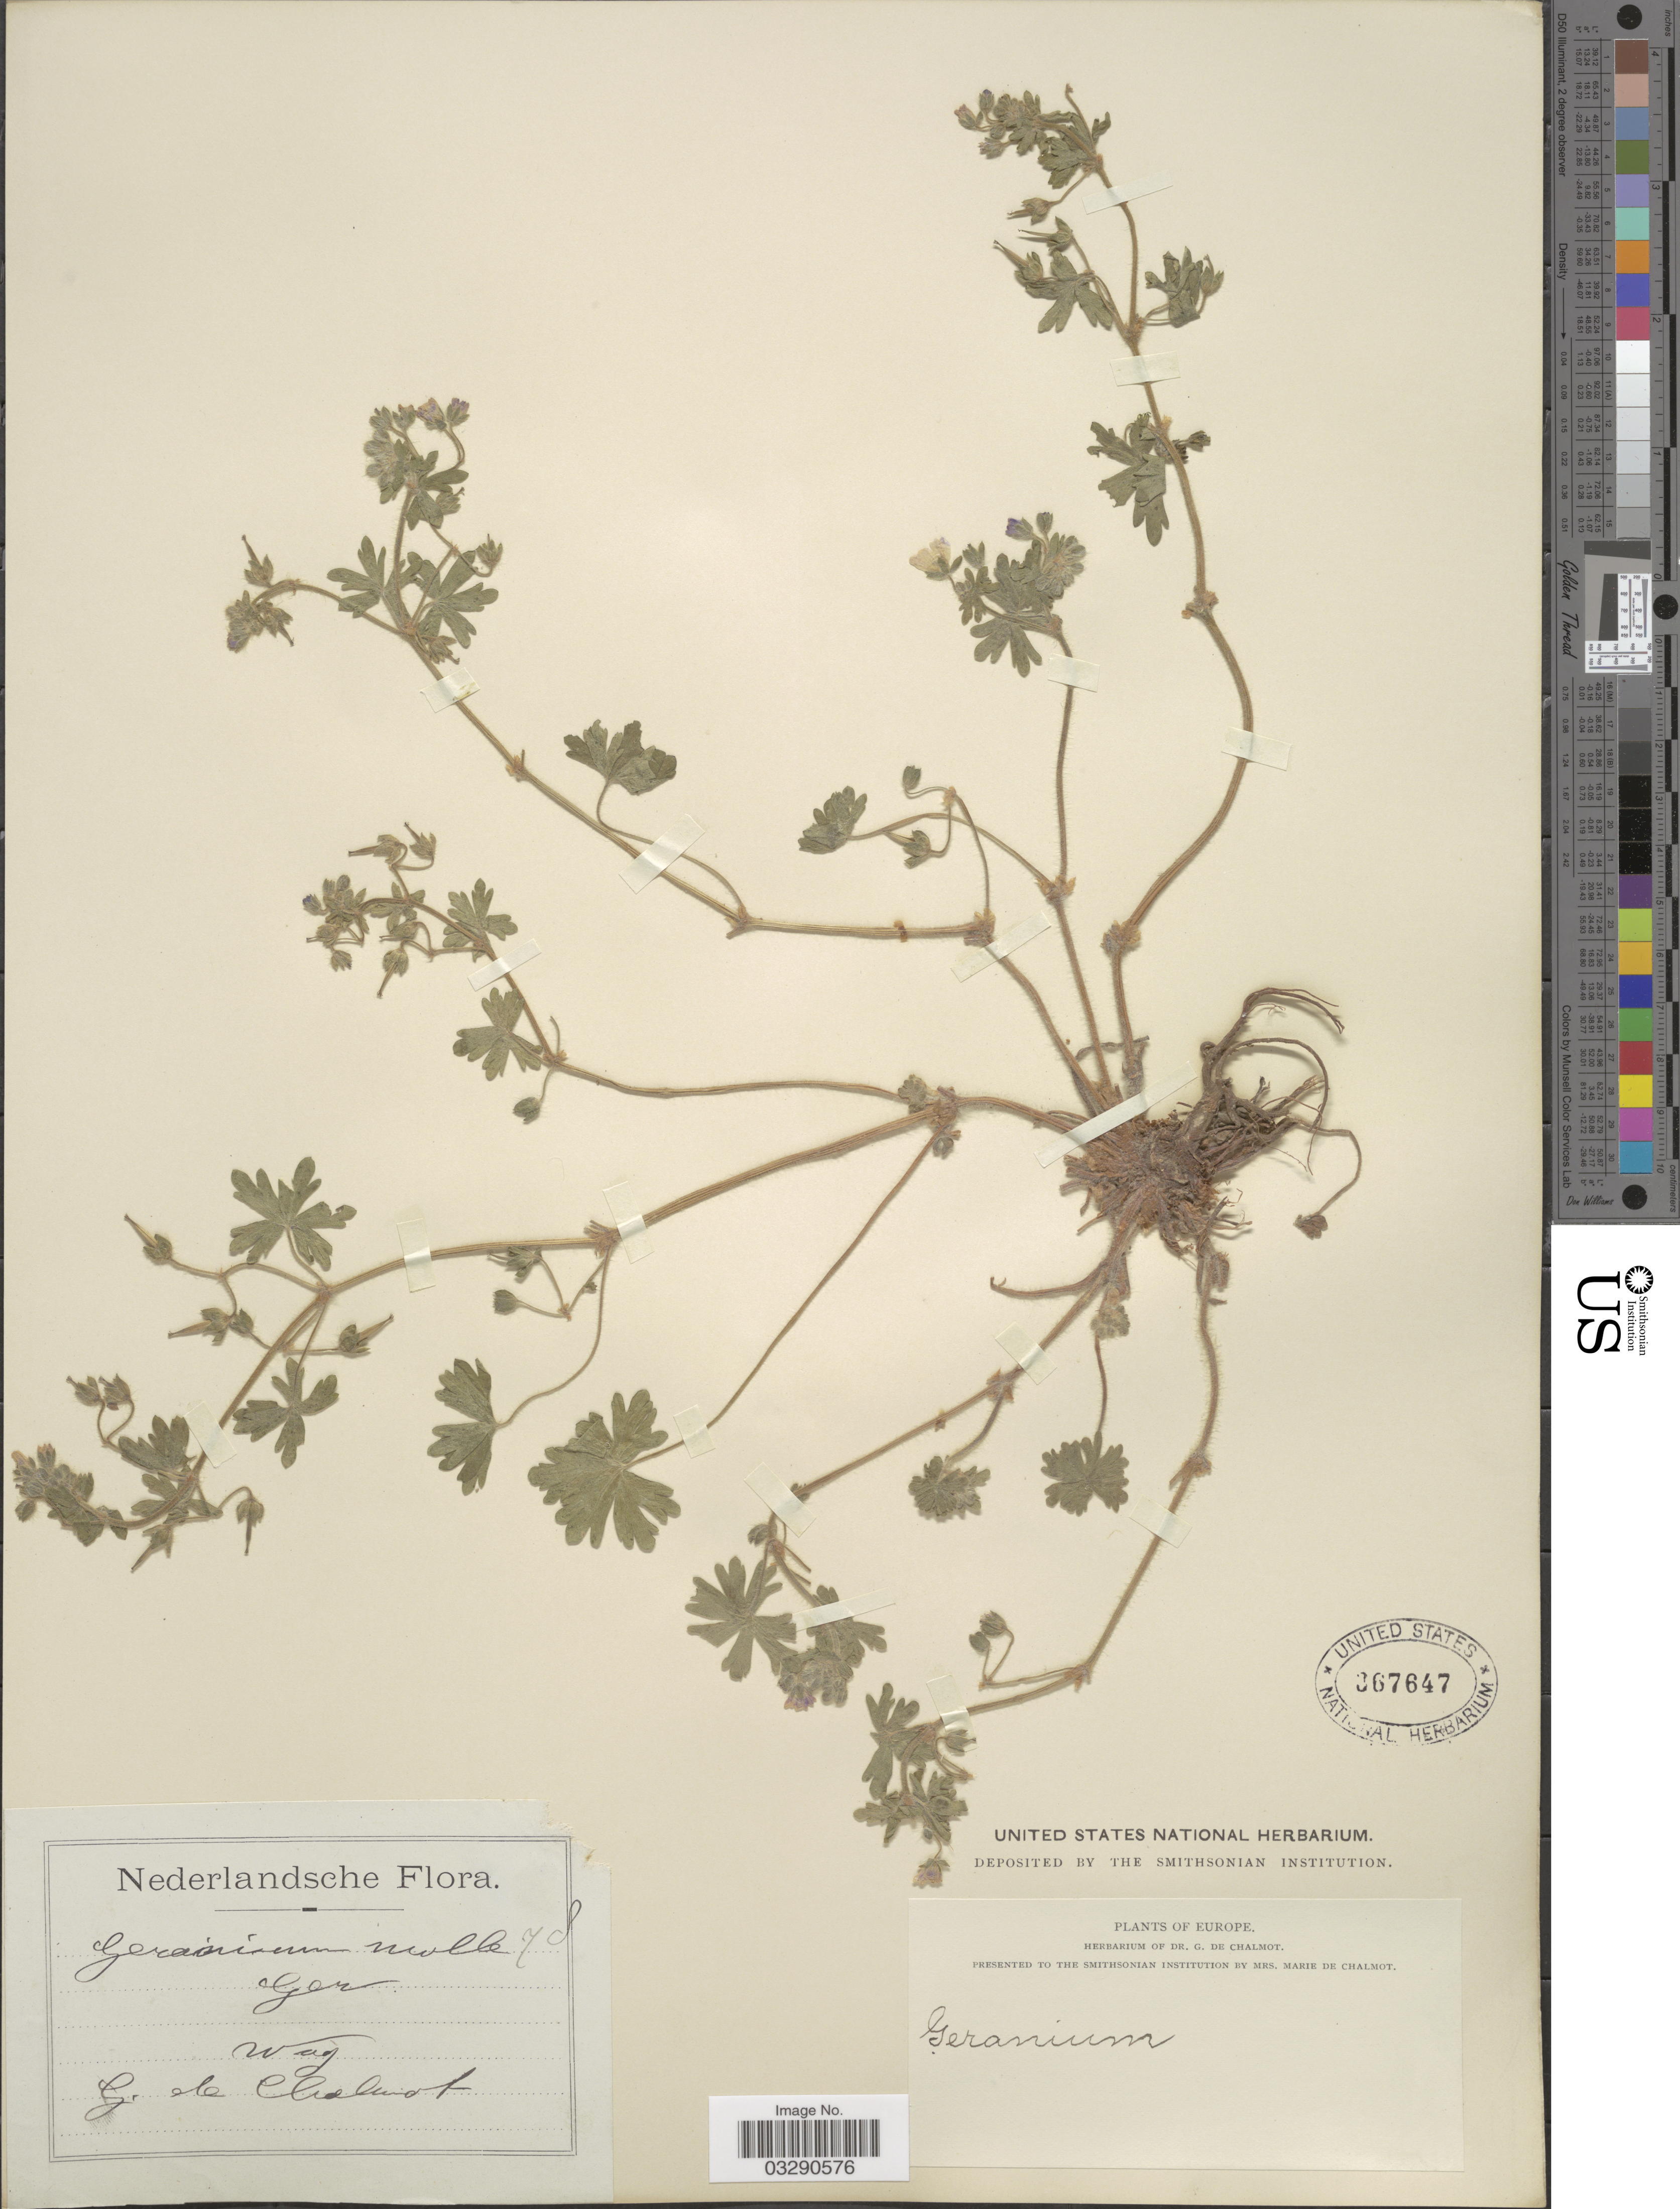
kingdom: Plantae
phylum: Tracheophyta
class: Magnoliopsida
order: Geraniales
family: Geraniaceae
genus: Geranium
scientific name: Geranium molle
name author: L.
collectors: G. de Chalmot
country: Netherlands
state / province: Gelderland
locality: Wag.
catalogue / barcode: US 367647